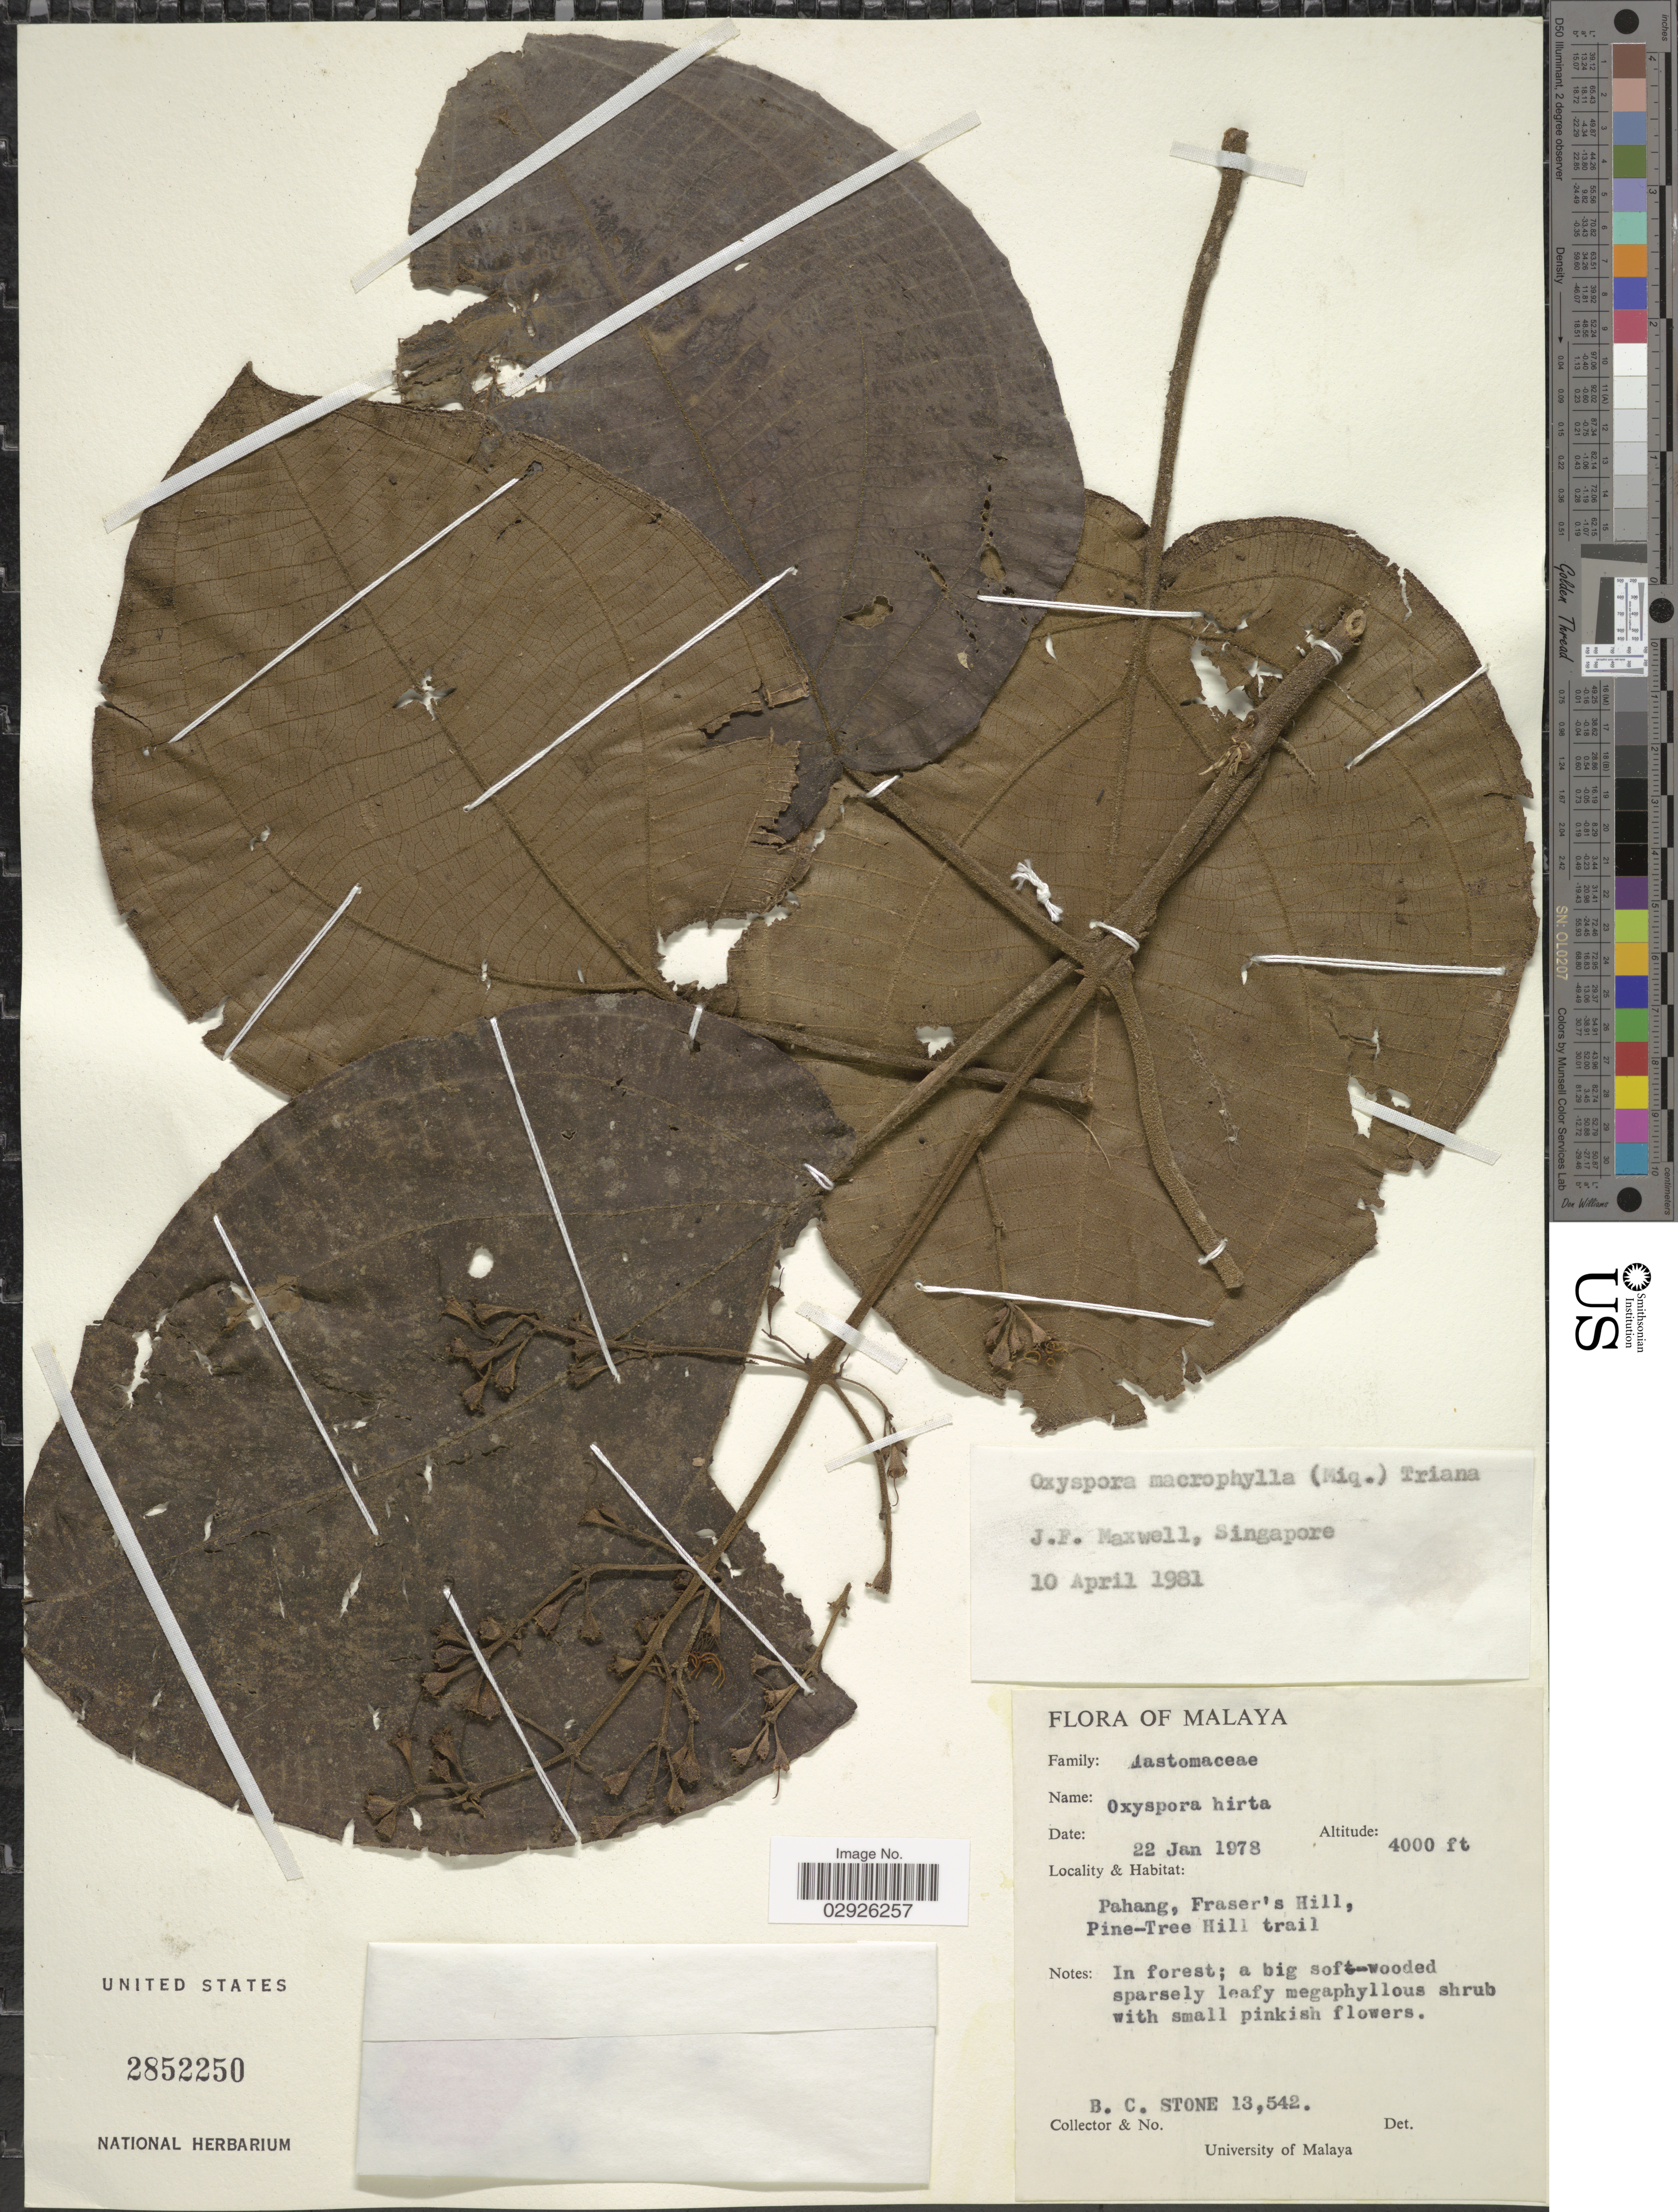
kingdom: Plantae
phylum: Tracheophyta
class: Magnoliopsida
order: Myrtales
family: Melastomataceae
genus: Oxyspora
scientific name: Oxyspora macrophylla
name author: Triana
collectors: B. C. Stone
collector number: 13542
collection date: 1978-01-22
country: Malaysia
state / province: Pahang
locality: Malaya, Fraser's Hill, Pine-Tree Hill trail.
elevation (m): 1219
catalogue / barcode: US 2852250